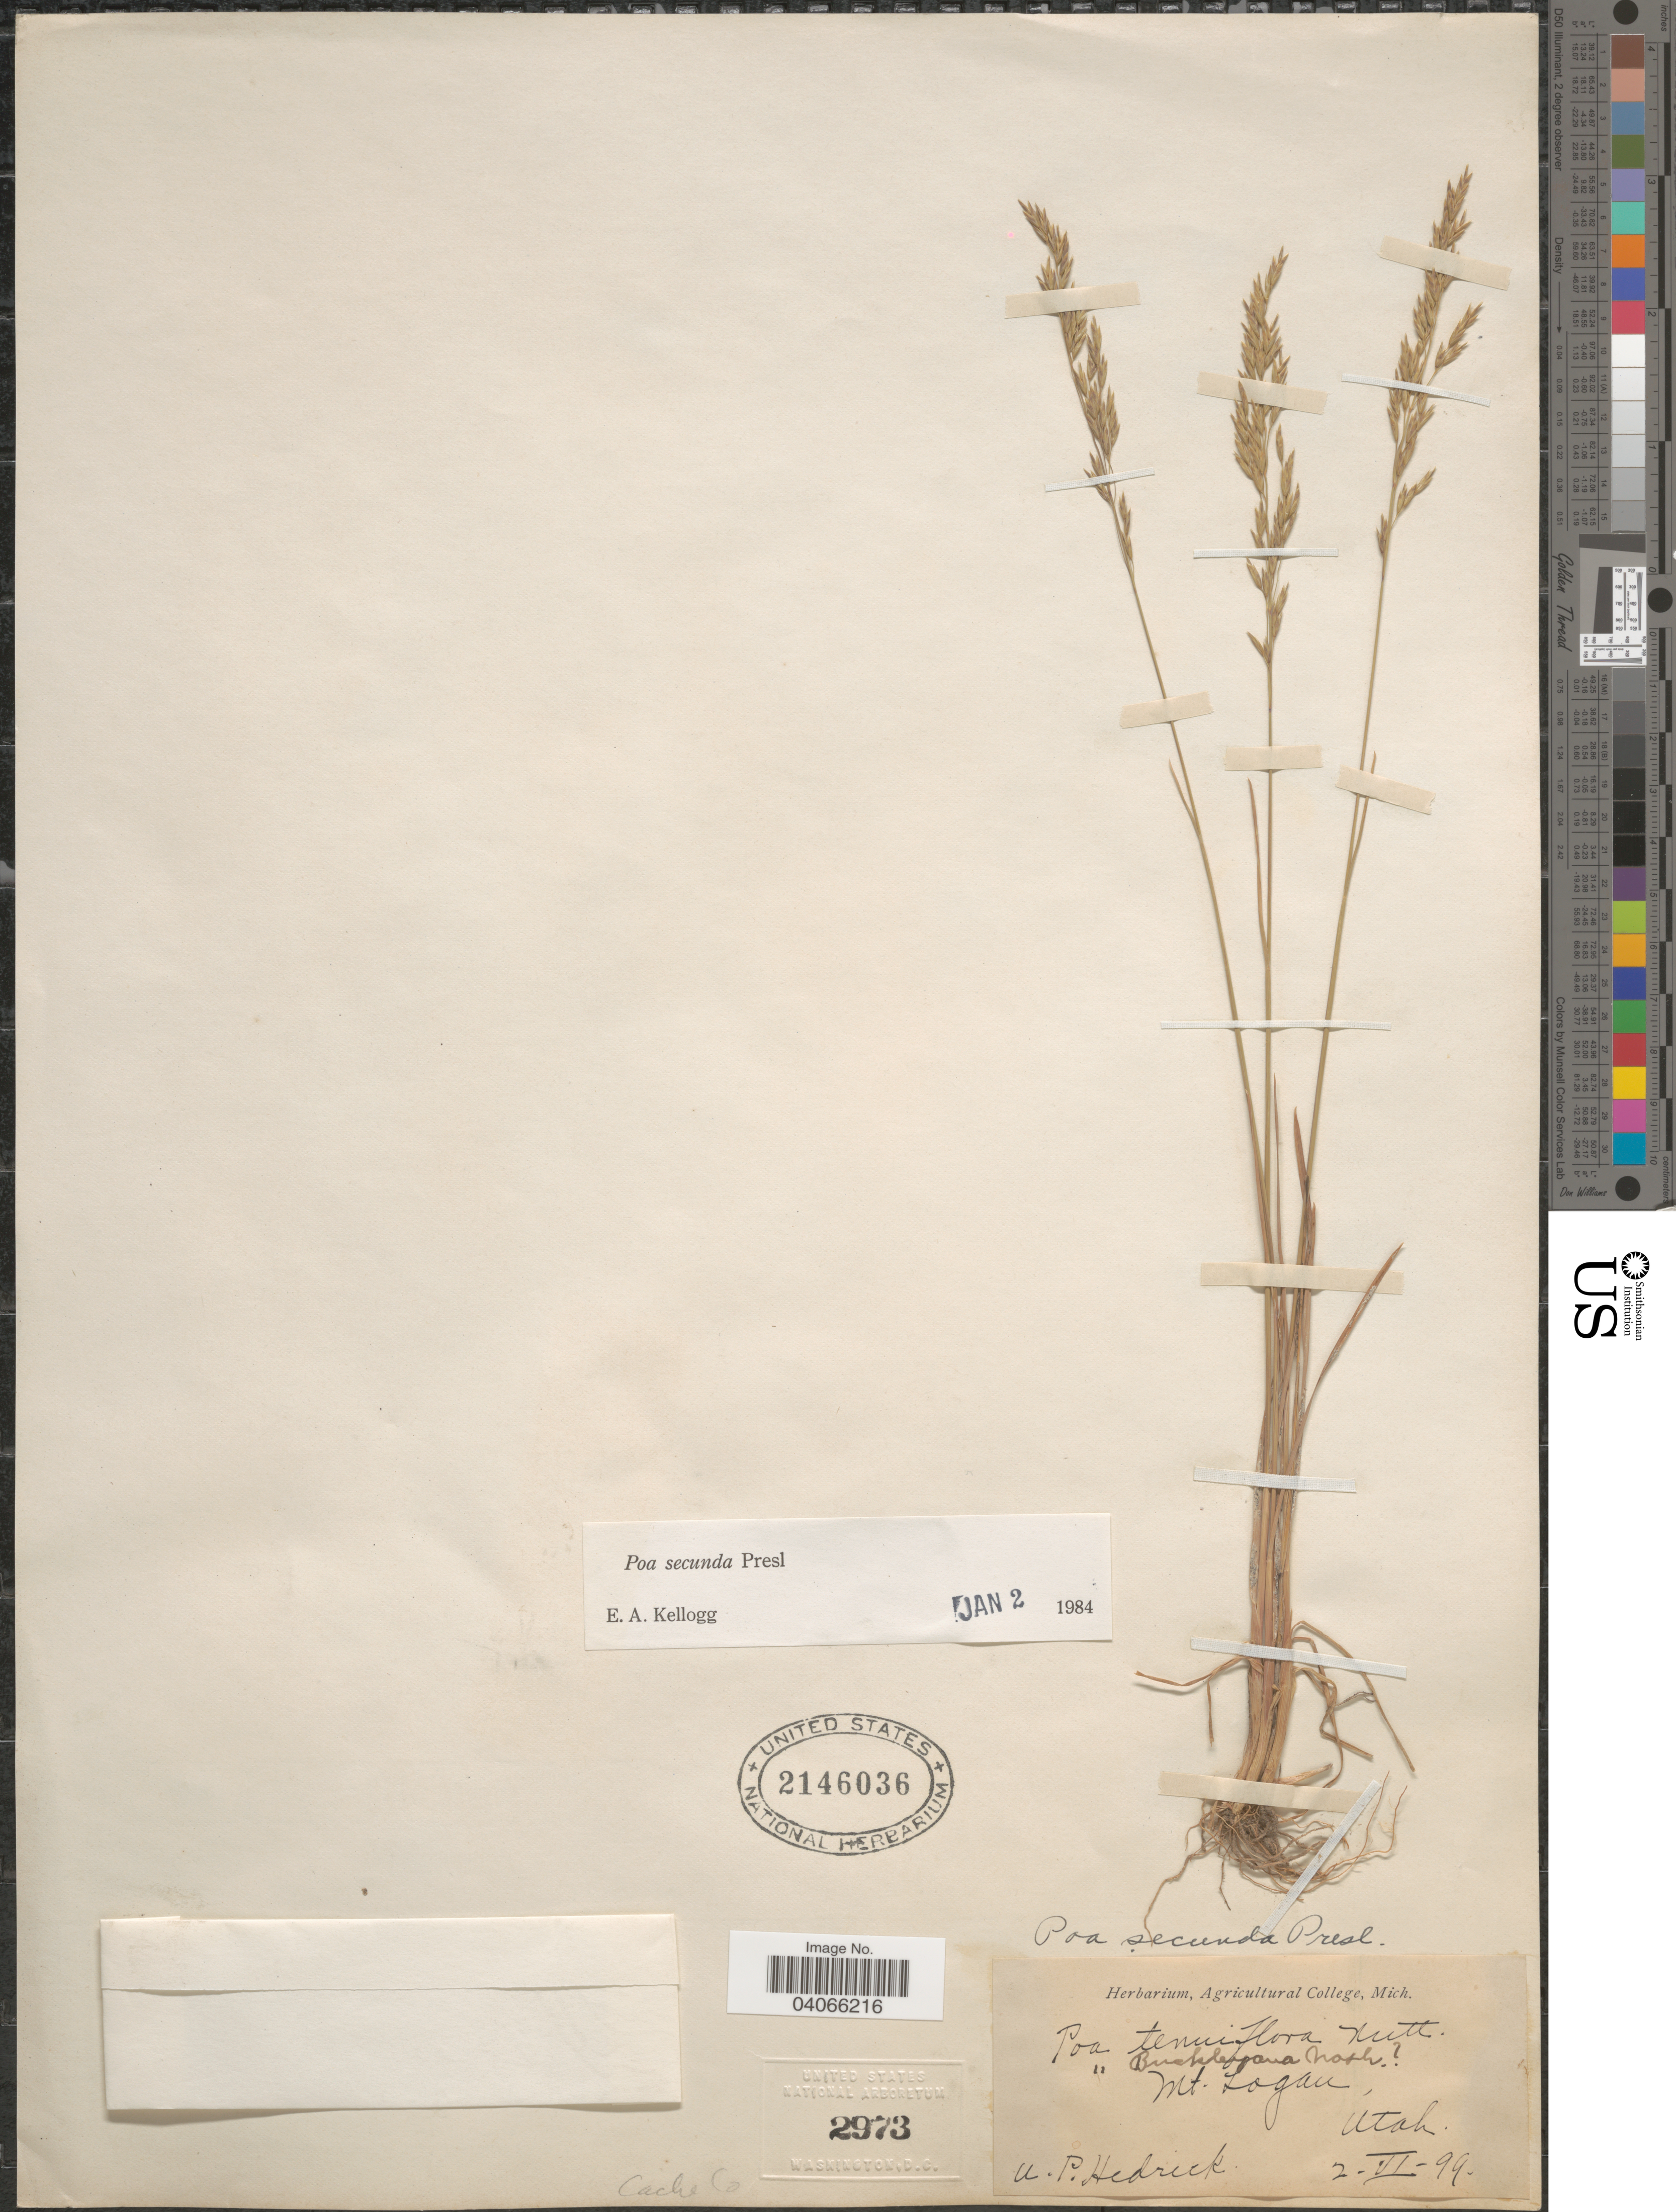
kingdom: Plantae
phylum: Tracheophyta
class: Liliopsida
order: Poales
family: Poaceae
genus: Poa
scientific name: Poa secunda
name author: J. Presl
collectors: U. Hedrick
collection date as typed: Transcribed d/m/y: 2/6/99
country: United States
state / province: Utah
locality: Mt. Logan. Cache Co.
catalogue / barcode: US 2146036